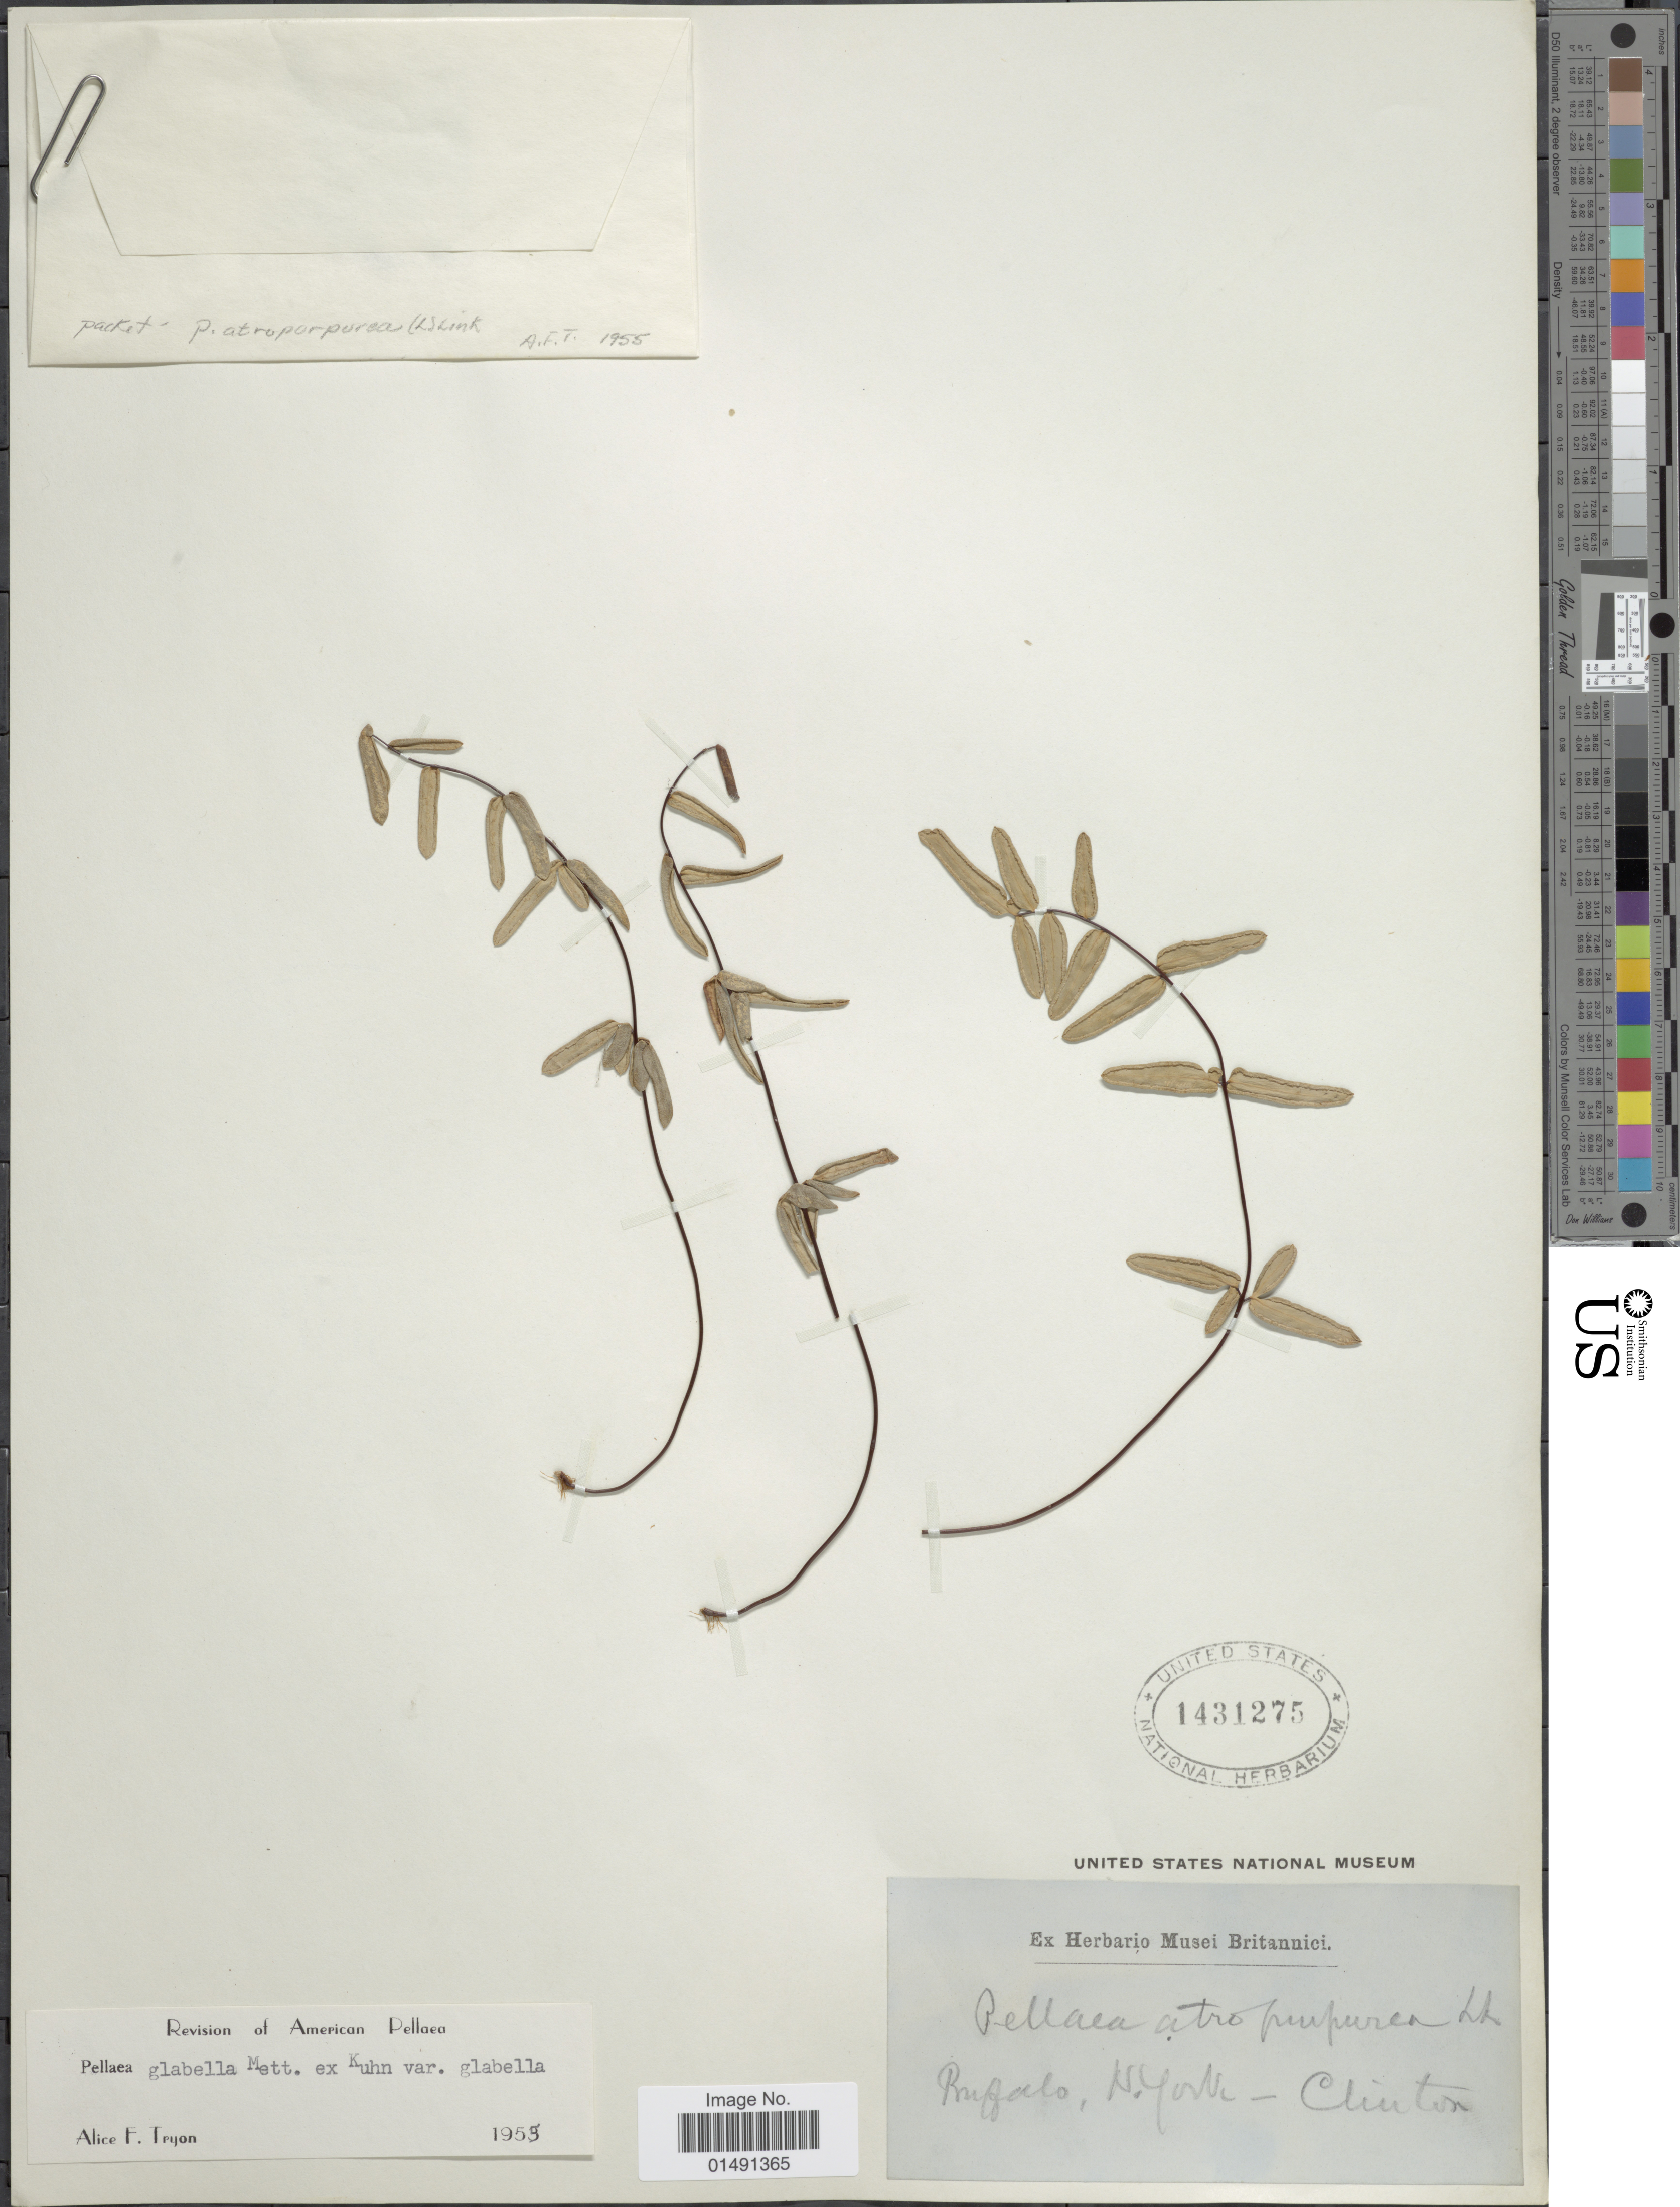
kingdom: Plantae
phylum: Tracheophyta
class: Polypodiopsida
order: Polypodiales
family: Pteridaceae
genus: Pellaea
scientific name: Pellaea glabella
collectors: Clinton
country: United States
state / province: New York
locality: Buffalo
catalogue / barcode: US 1431275